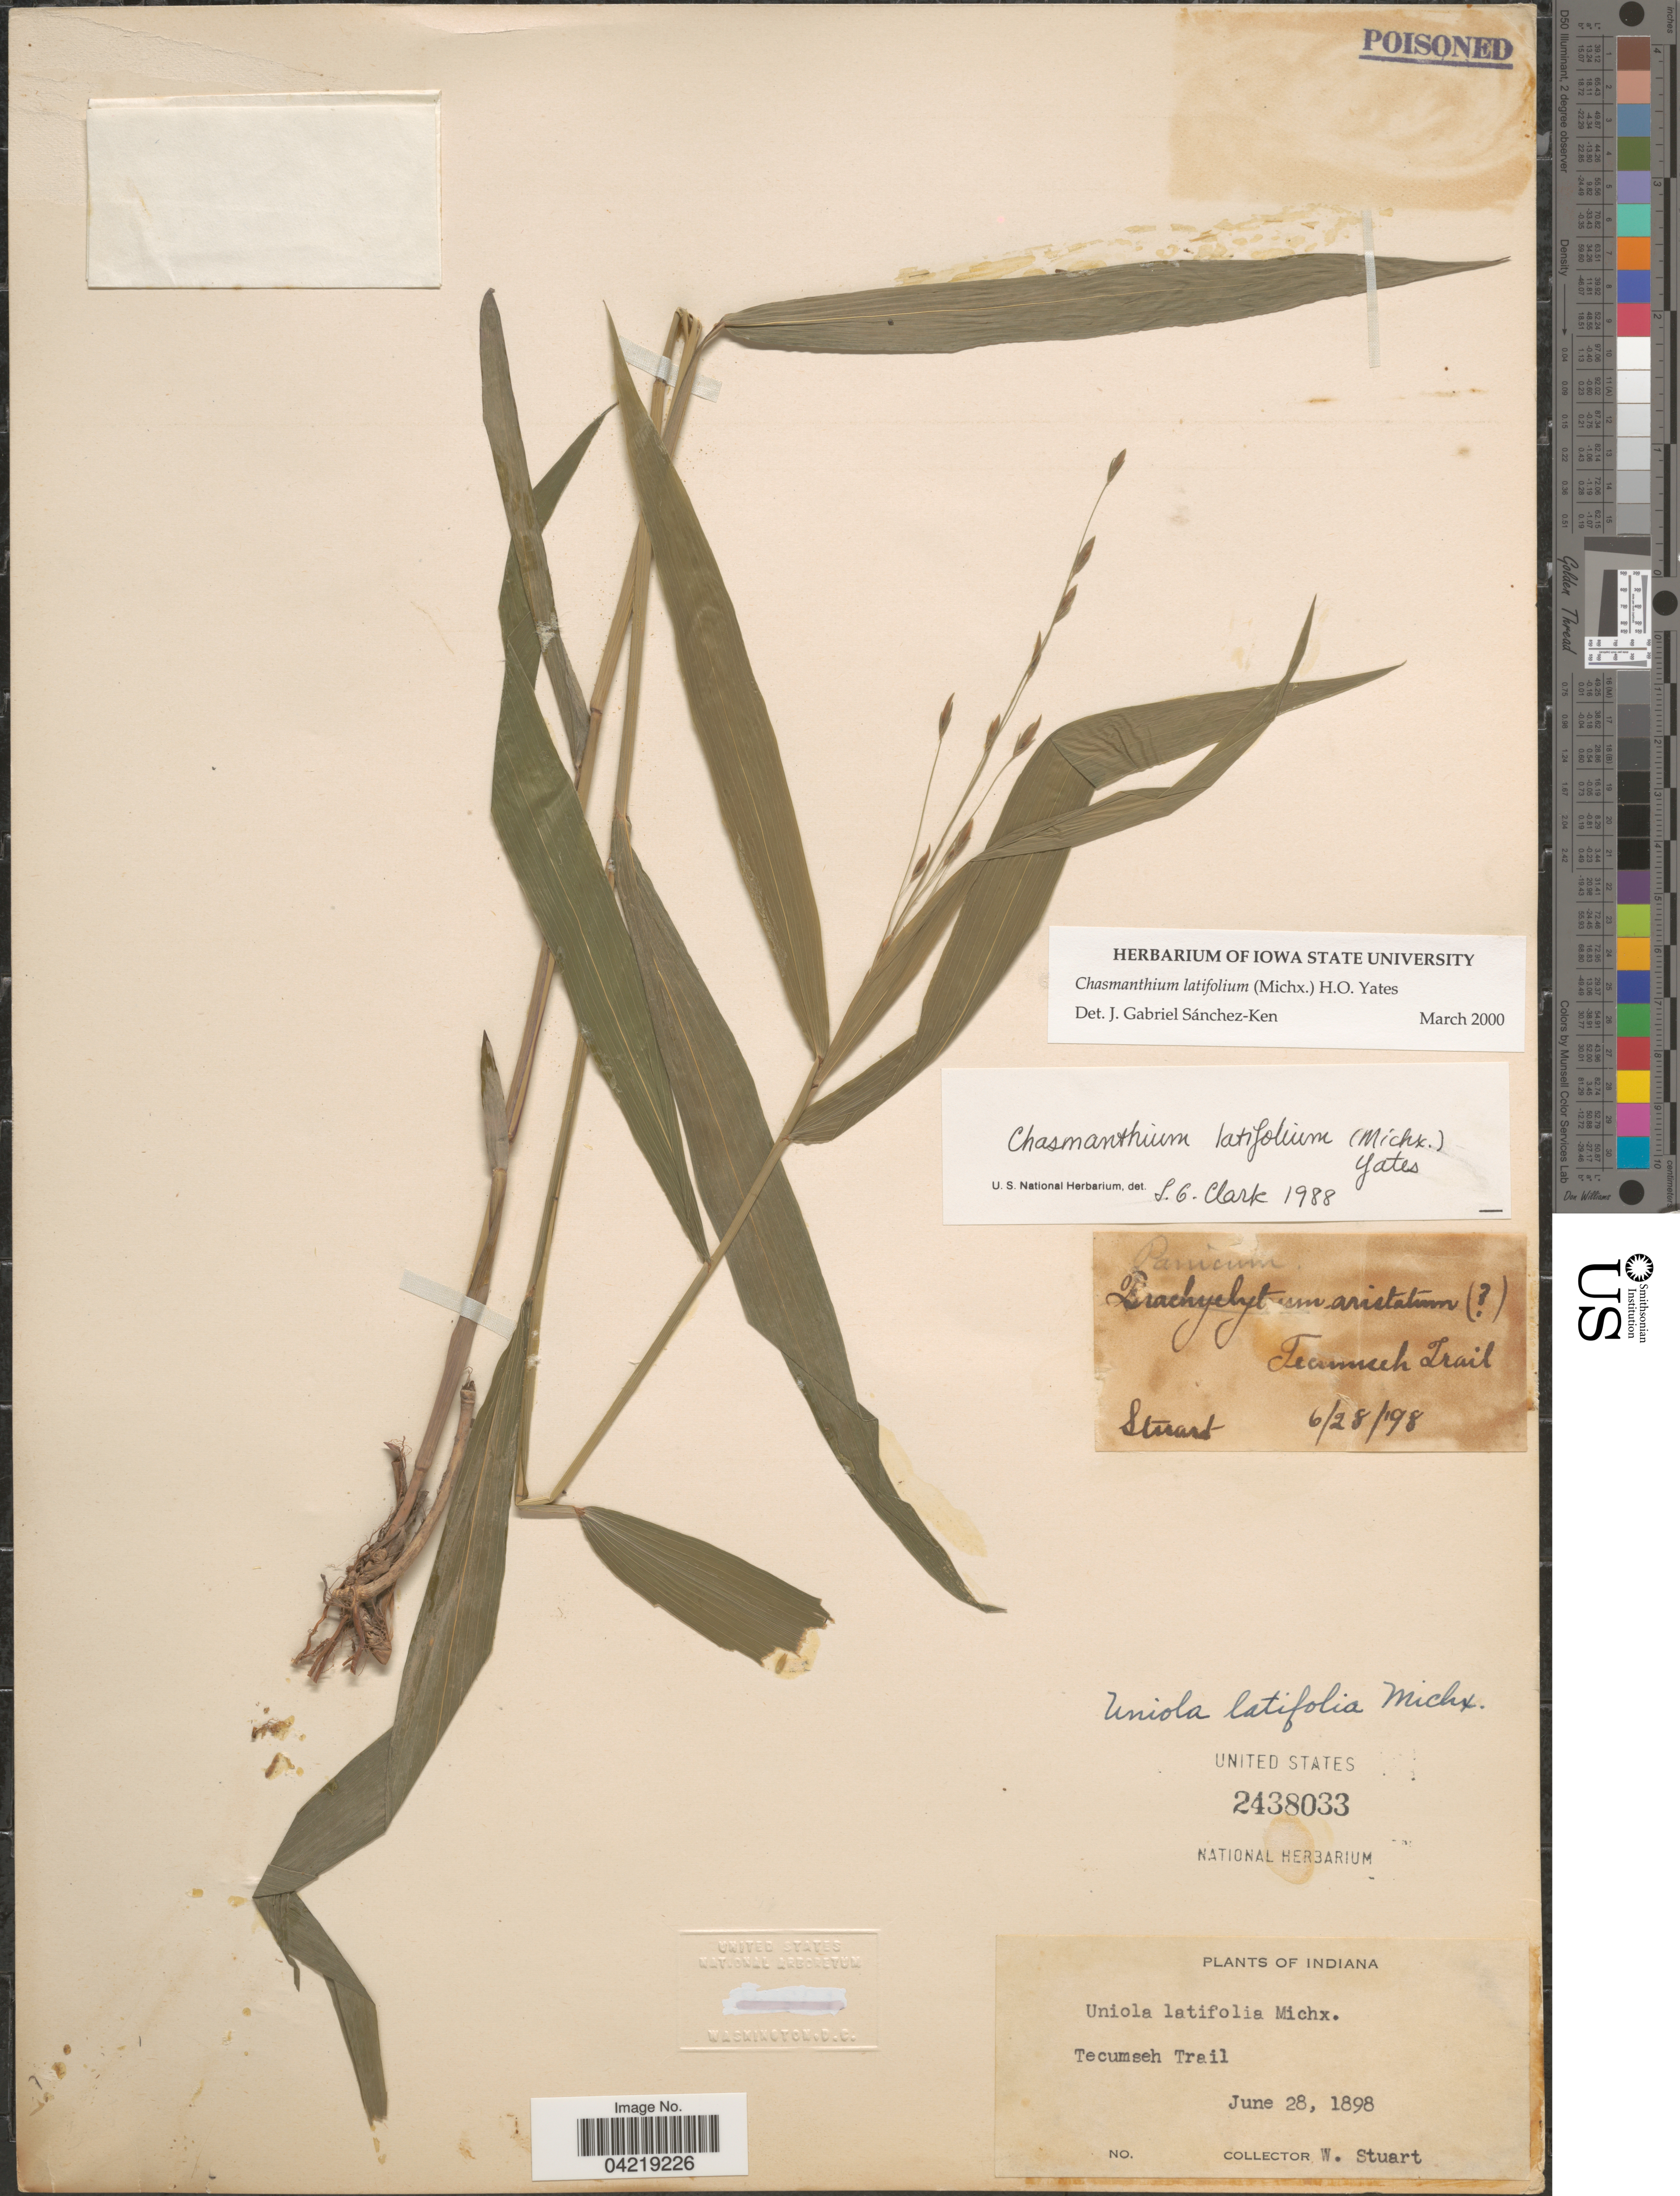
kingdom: Plantae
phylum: Tracheophyta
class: Liliopsida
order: Poales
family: Poaceae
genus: Chasmanthium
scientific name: Chasmanthium latifolium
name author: (Michx.) H.O. Yates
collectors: S. Weller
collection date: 1898-06-28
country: United States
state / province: Indiana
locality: Tecumseh Trail.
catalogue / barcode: US 2438033